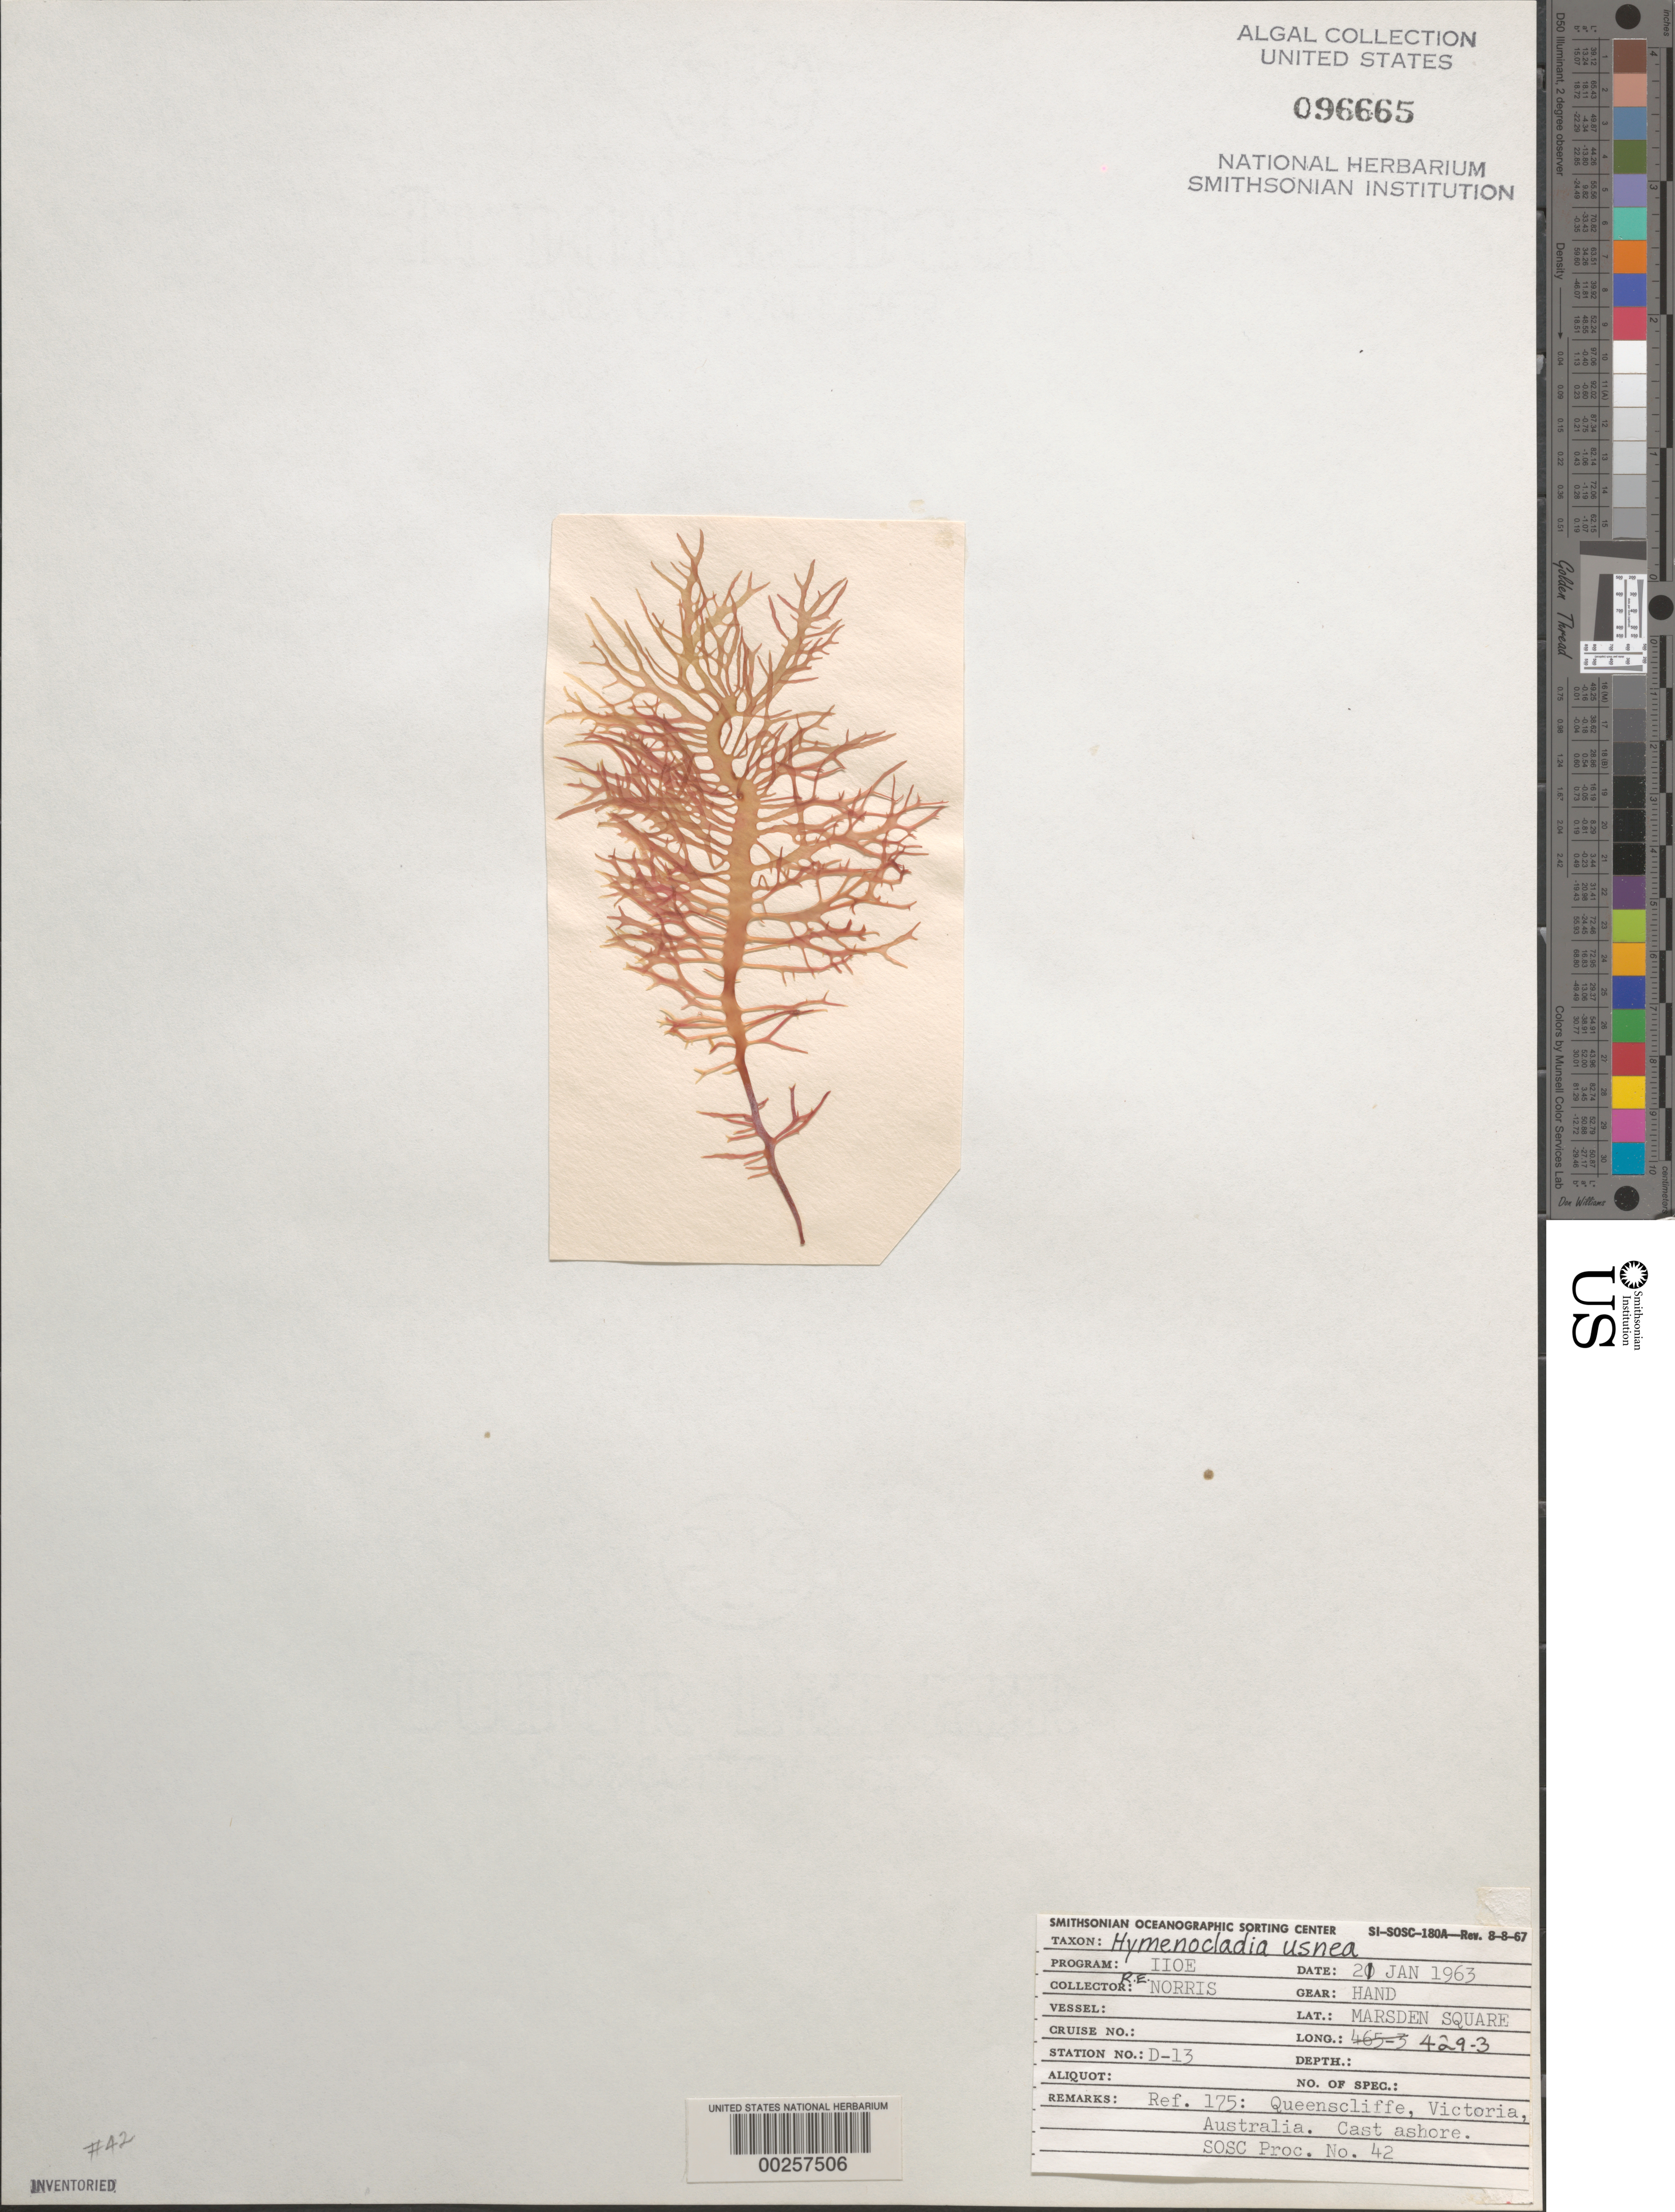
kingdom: Plantae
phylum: Rhodophyta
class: Florideophyceae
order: Rhodymeniales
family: Hymenocladiaceae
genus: Hymenocladia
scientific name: Hymenocladia usnea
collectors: R. E. Norris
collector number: Station D-13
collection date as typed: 21 Jan 1963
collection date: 1963-01-21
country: Australia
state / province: Victoria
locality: Queenscliffe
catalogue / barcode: US 96665